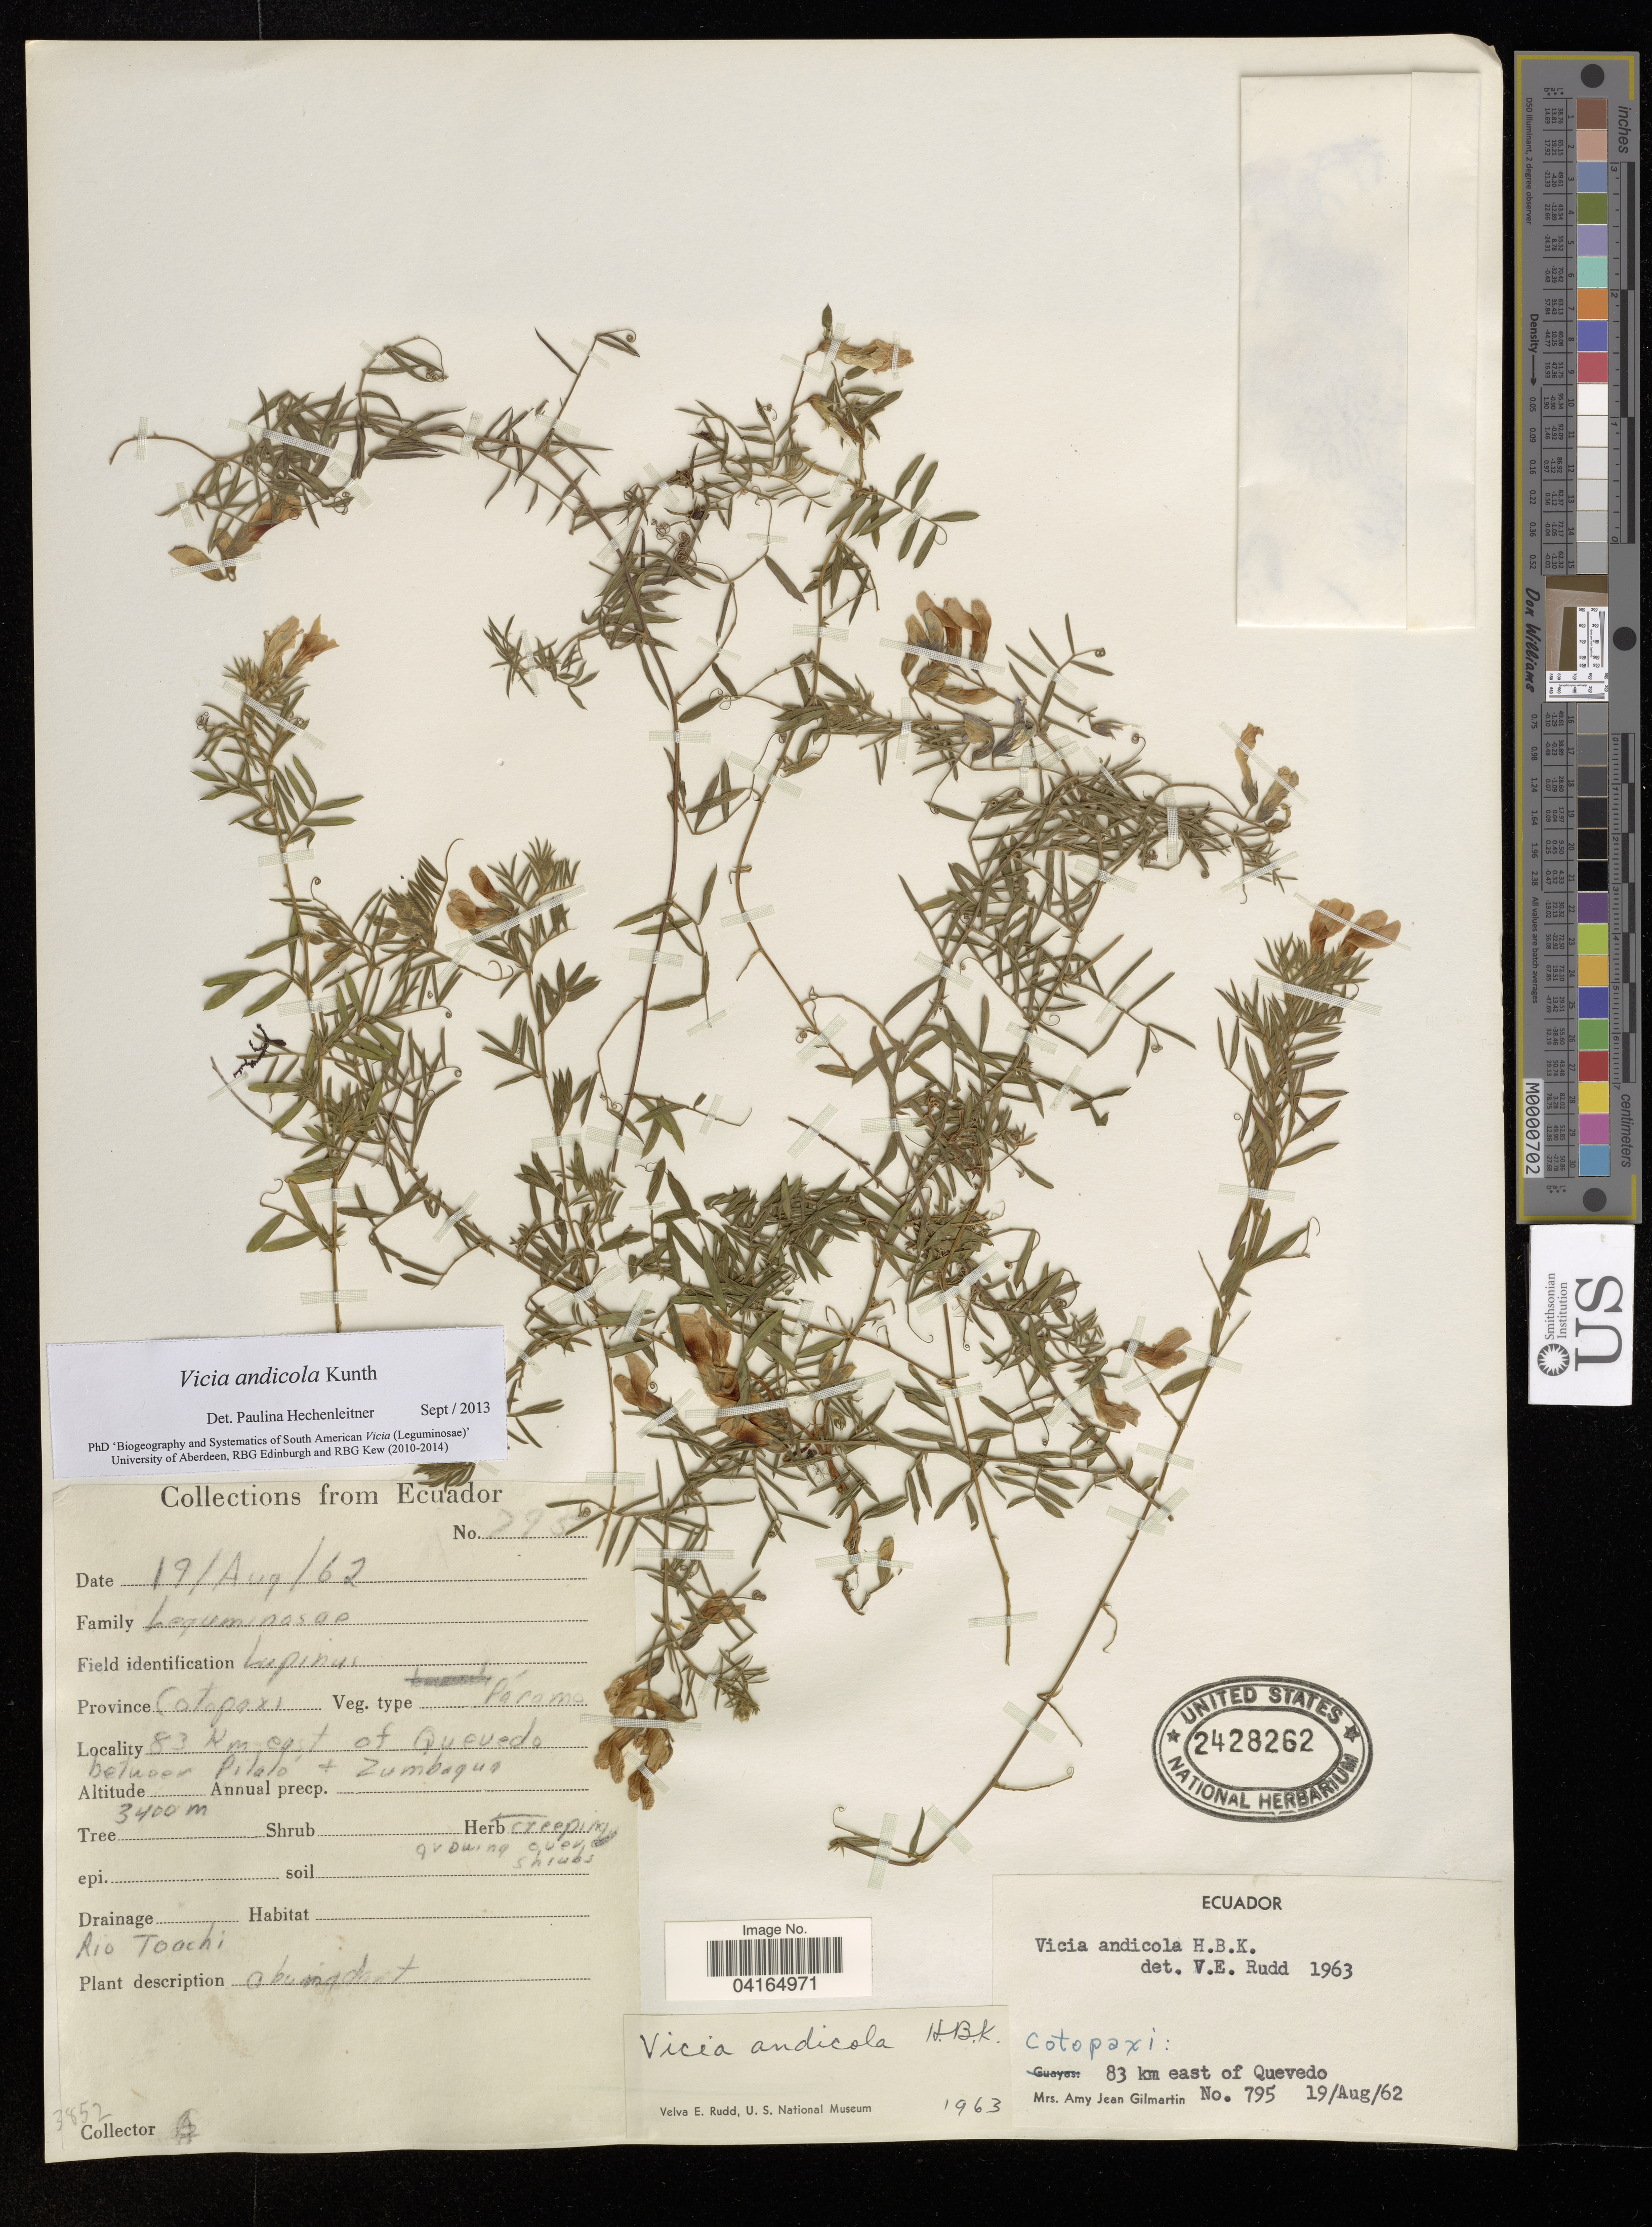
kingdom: Plantae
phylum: Tracheophyta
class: Magnoliopsida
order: Fabales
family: Fabaceae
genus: Vicia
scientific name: Vicia andicola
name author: Kunth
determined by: Hechenleitner, Paulina, RBG Edinburgh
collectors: A. J. Gilmartin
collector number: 795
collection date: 1962-08-19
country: Ecuador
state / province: Cotopaxi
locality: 83 kmeast of Quevedo between Pilalo + Zumbaqua.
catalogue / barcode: US 2428262